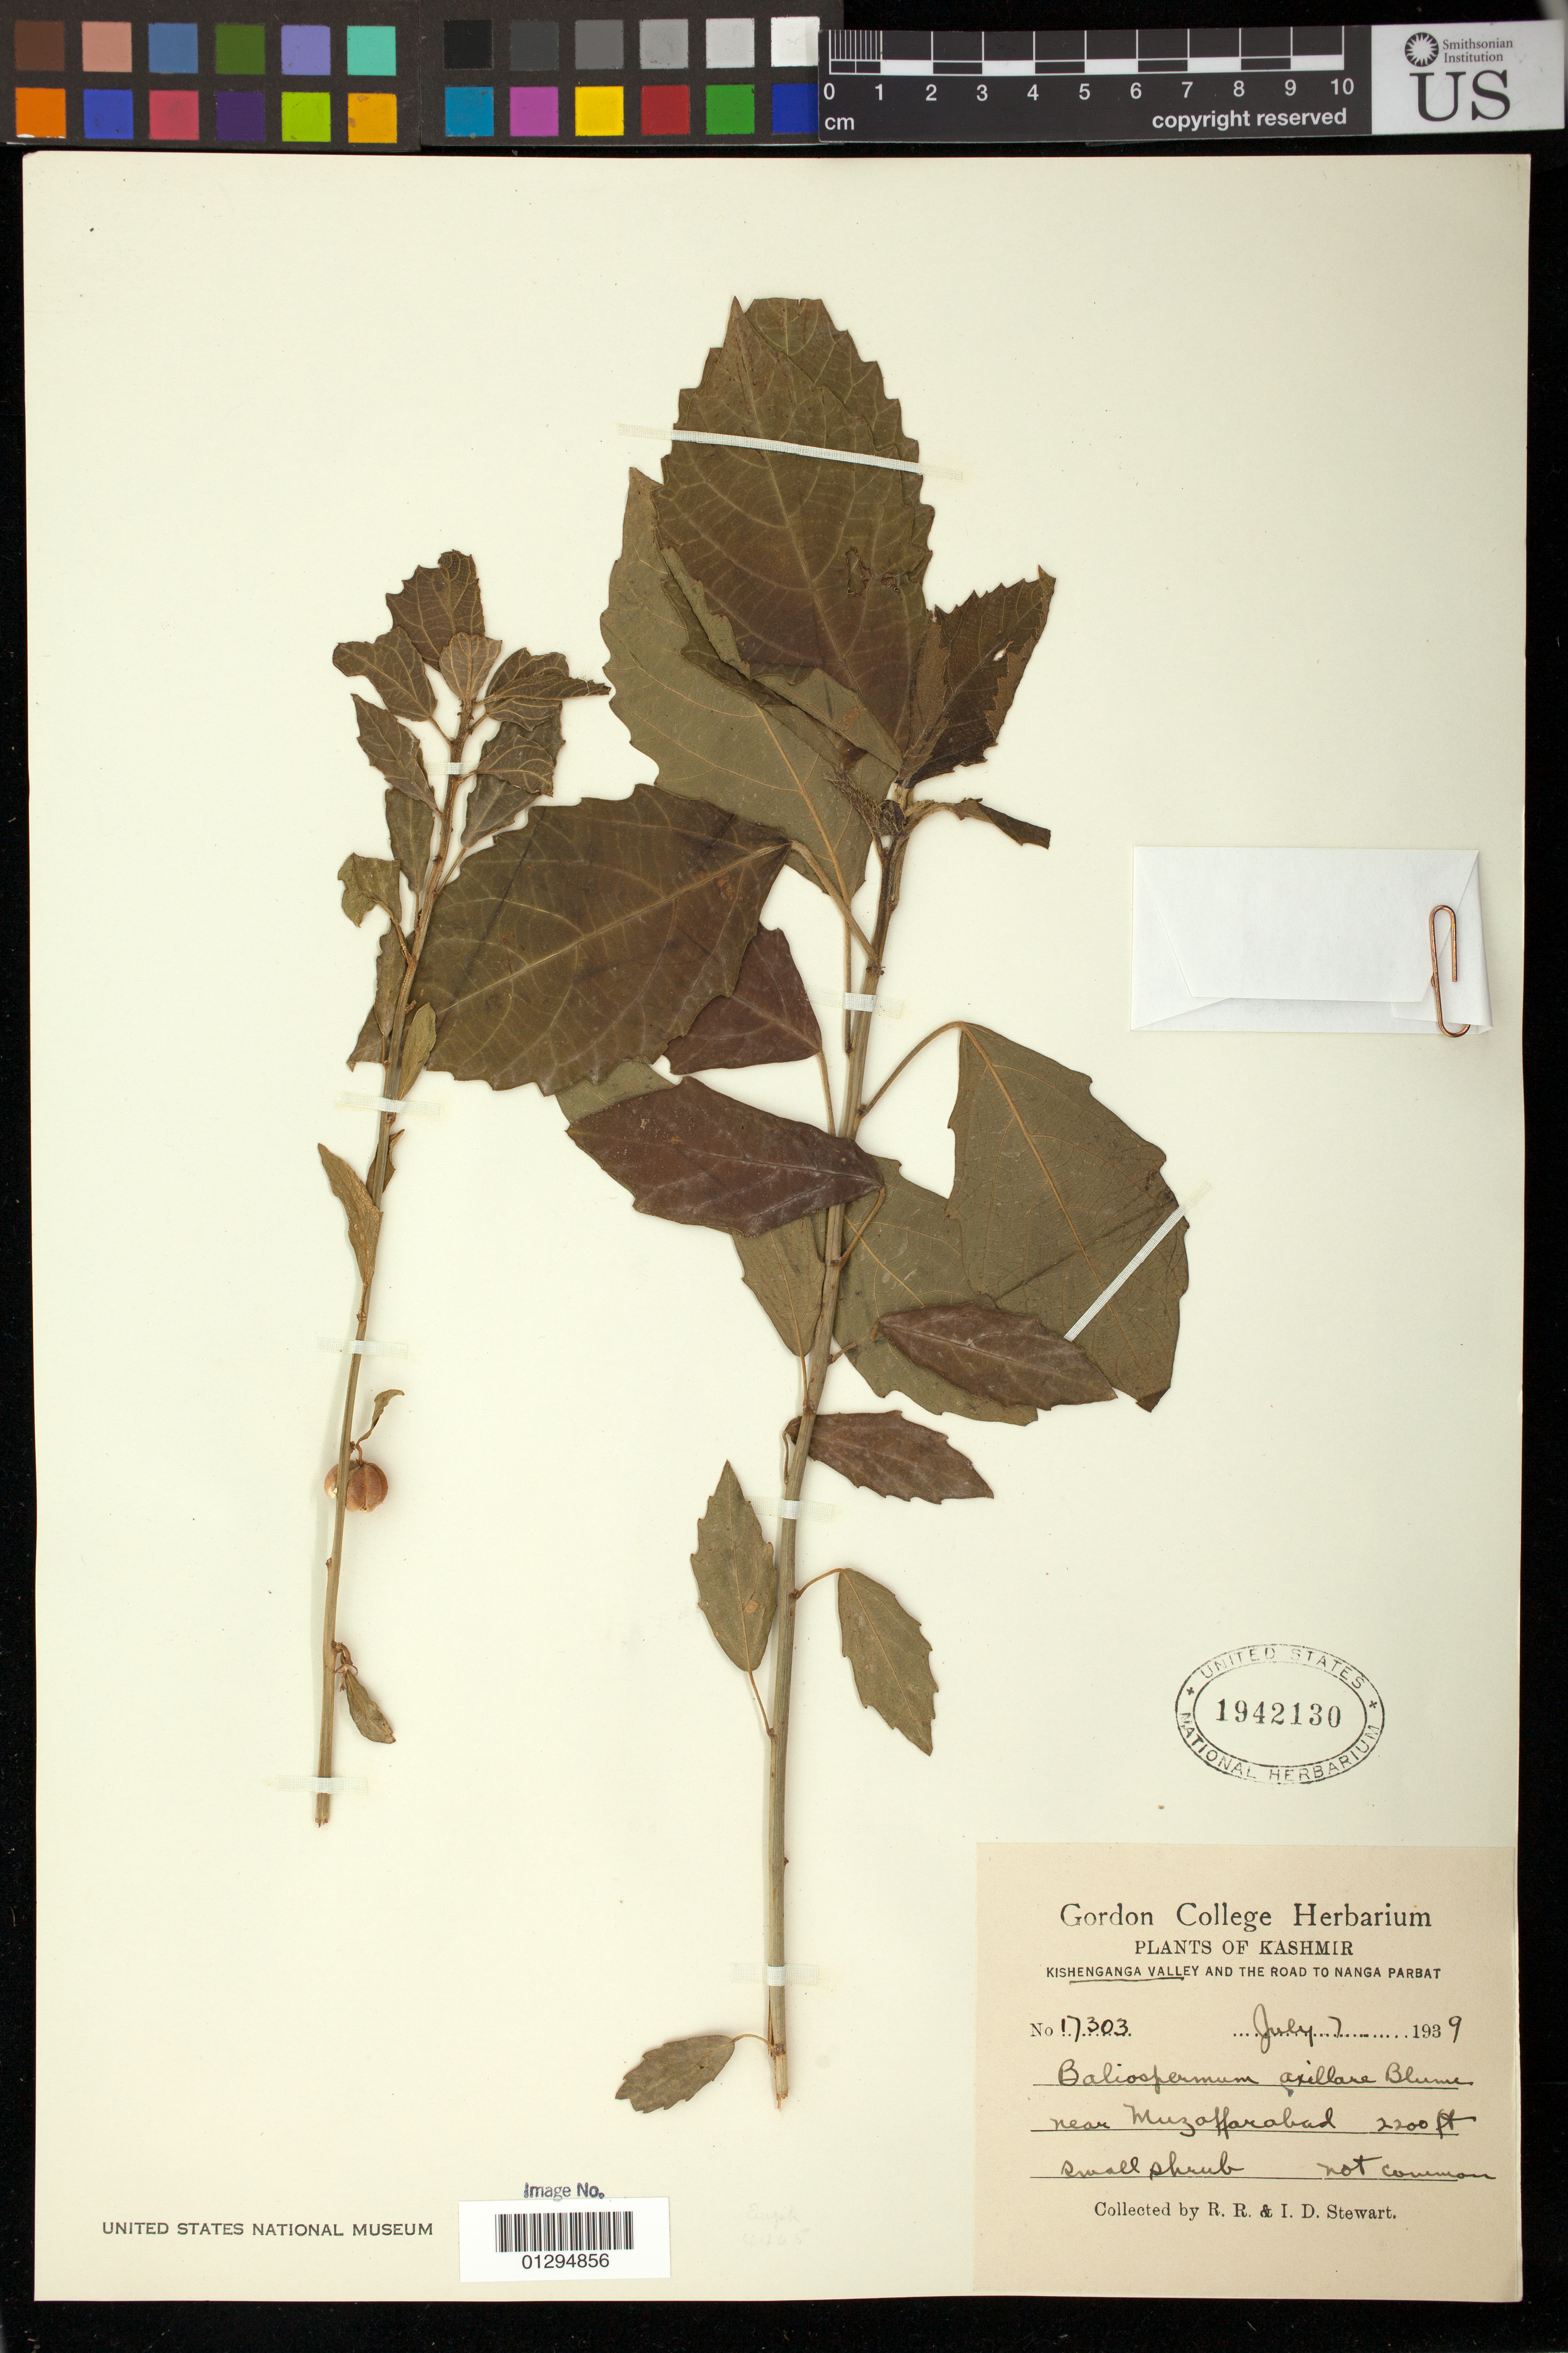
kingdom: Plantae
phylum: Tracheophyta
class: Magnoliopsida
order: Malpighiales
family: Euphorbiaceae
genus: Baliospermum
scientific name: Baliospermum montanum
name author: (Willd.) Müll. Arg.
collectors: R. R. Stewart & I. Stewart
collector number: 17303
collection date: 1939-07-07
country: Pakistan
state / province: Azad Kashmir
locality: Near Muzaffarabad, Kishenganga Valley, Kashmir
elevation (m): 671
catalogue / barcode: US 1942130